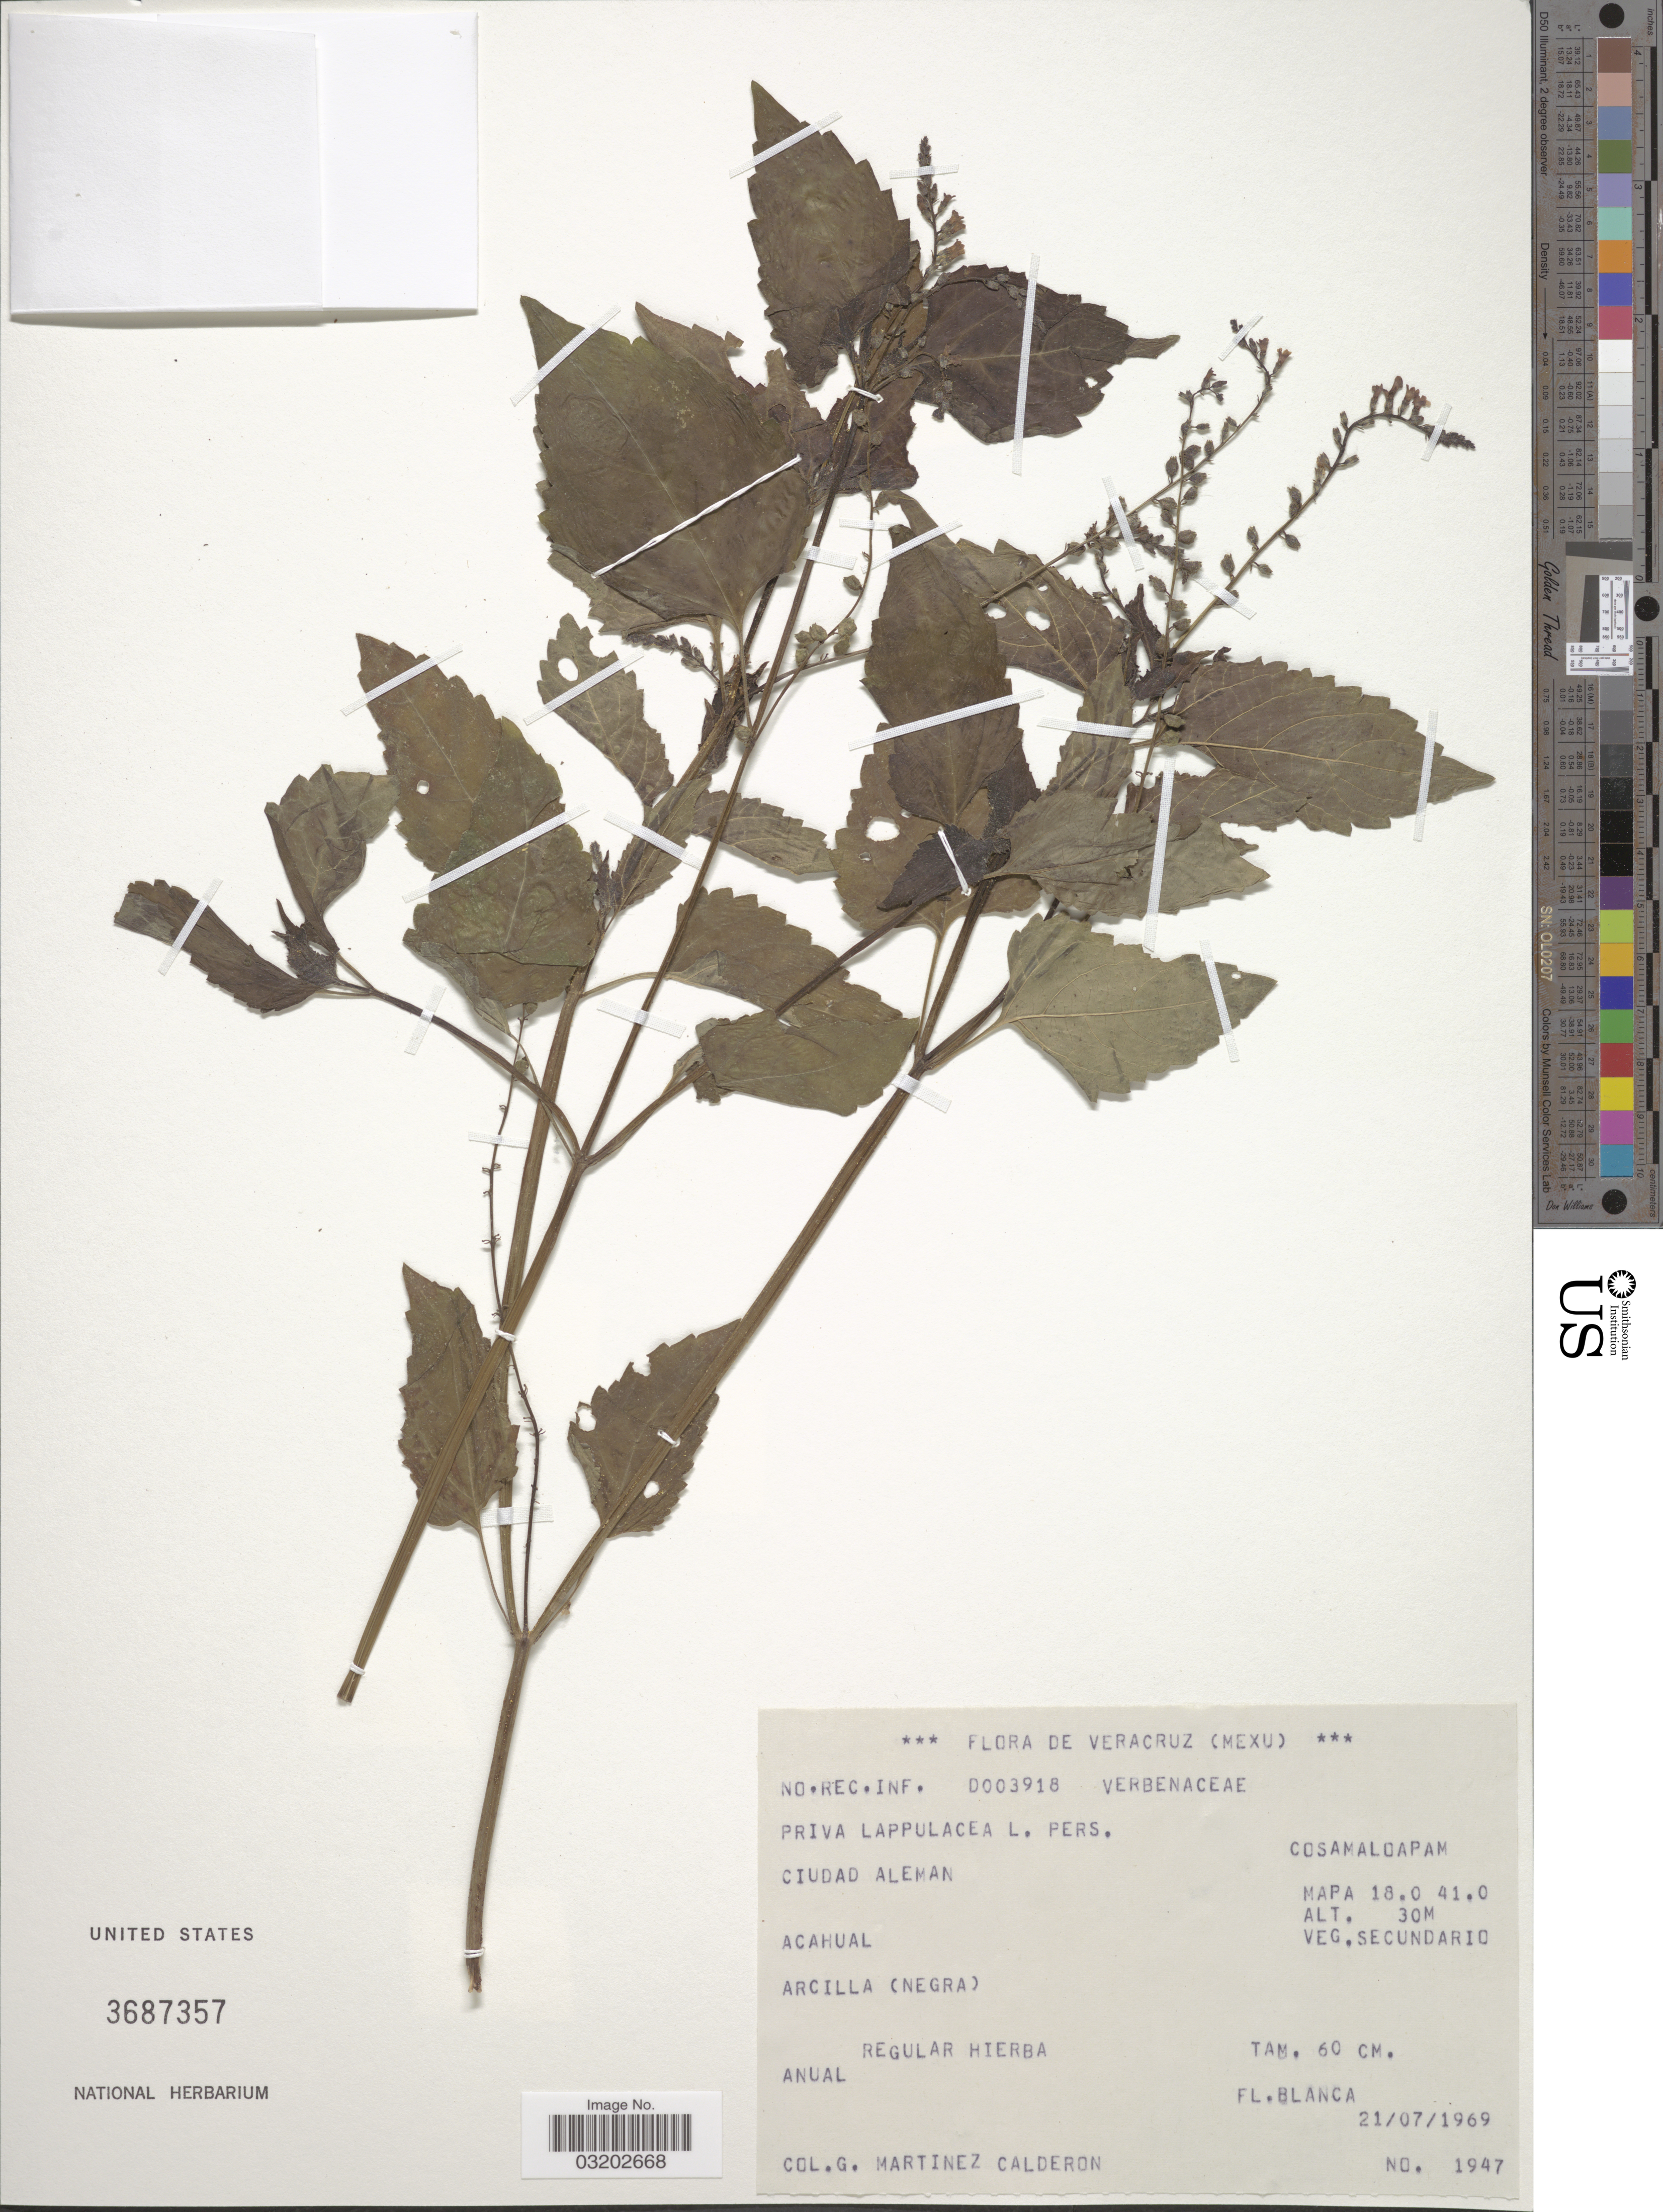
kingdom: Plantae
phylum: Tracheophyta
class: Magnoliopsida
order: Lamiales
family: Verbenaceae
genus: Priva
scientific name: Priva lappulacea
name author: (L.) Pers.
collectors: G. Martínez Calderón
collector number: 1947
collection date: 1969-07-21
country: Mexico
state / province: Veracruz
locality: Veracruz. Ciudad Aleman. Cosamaloapan. Mapa 18.0 41.0.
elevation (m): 30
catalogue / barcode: US 3687357